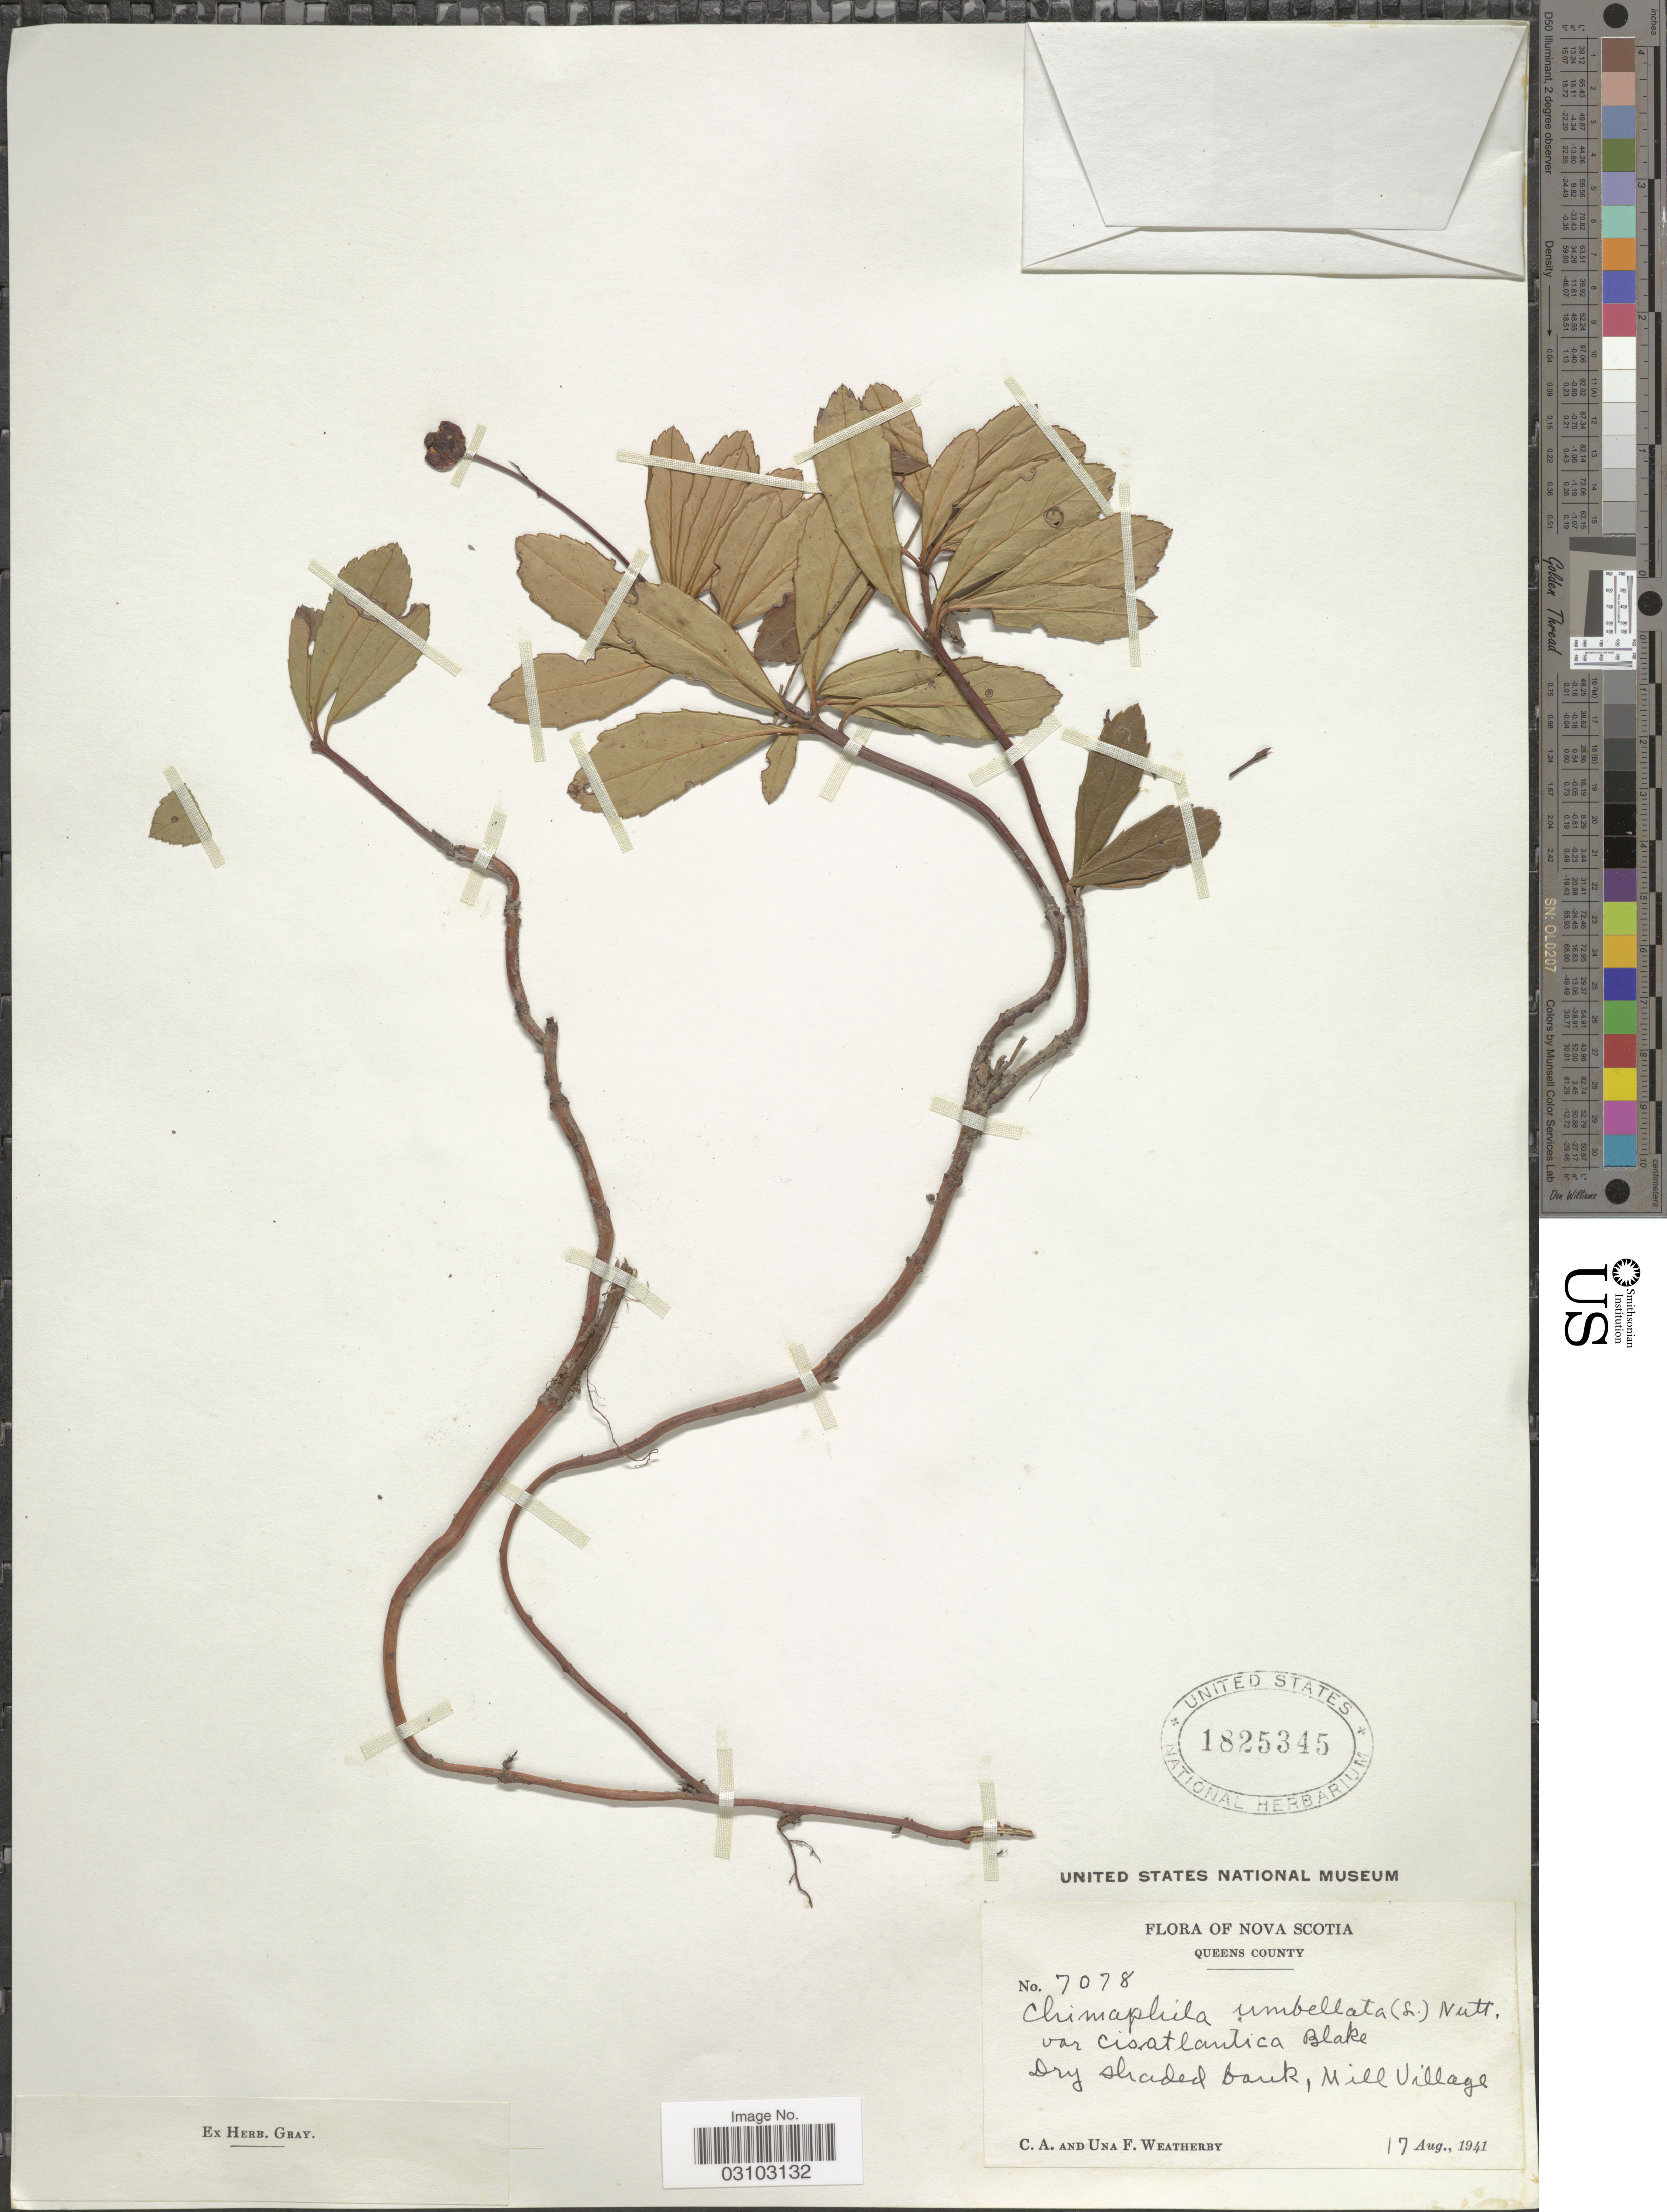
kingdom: Plantae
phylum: Tracheophyta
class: Magnoliopsida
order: Ericales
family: Ericaceae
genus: Chimaphila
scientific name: Chimaphila umbellata var. occidentalis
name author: (Rydb.) S.F. Blake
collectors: C. A. Weatherby & U. Weatherby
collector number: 7078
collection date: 1941-08-17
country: Canada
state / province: Nova Scotia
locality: Queens County, Mill Village.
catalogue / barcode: US 1825345